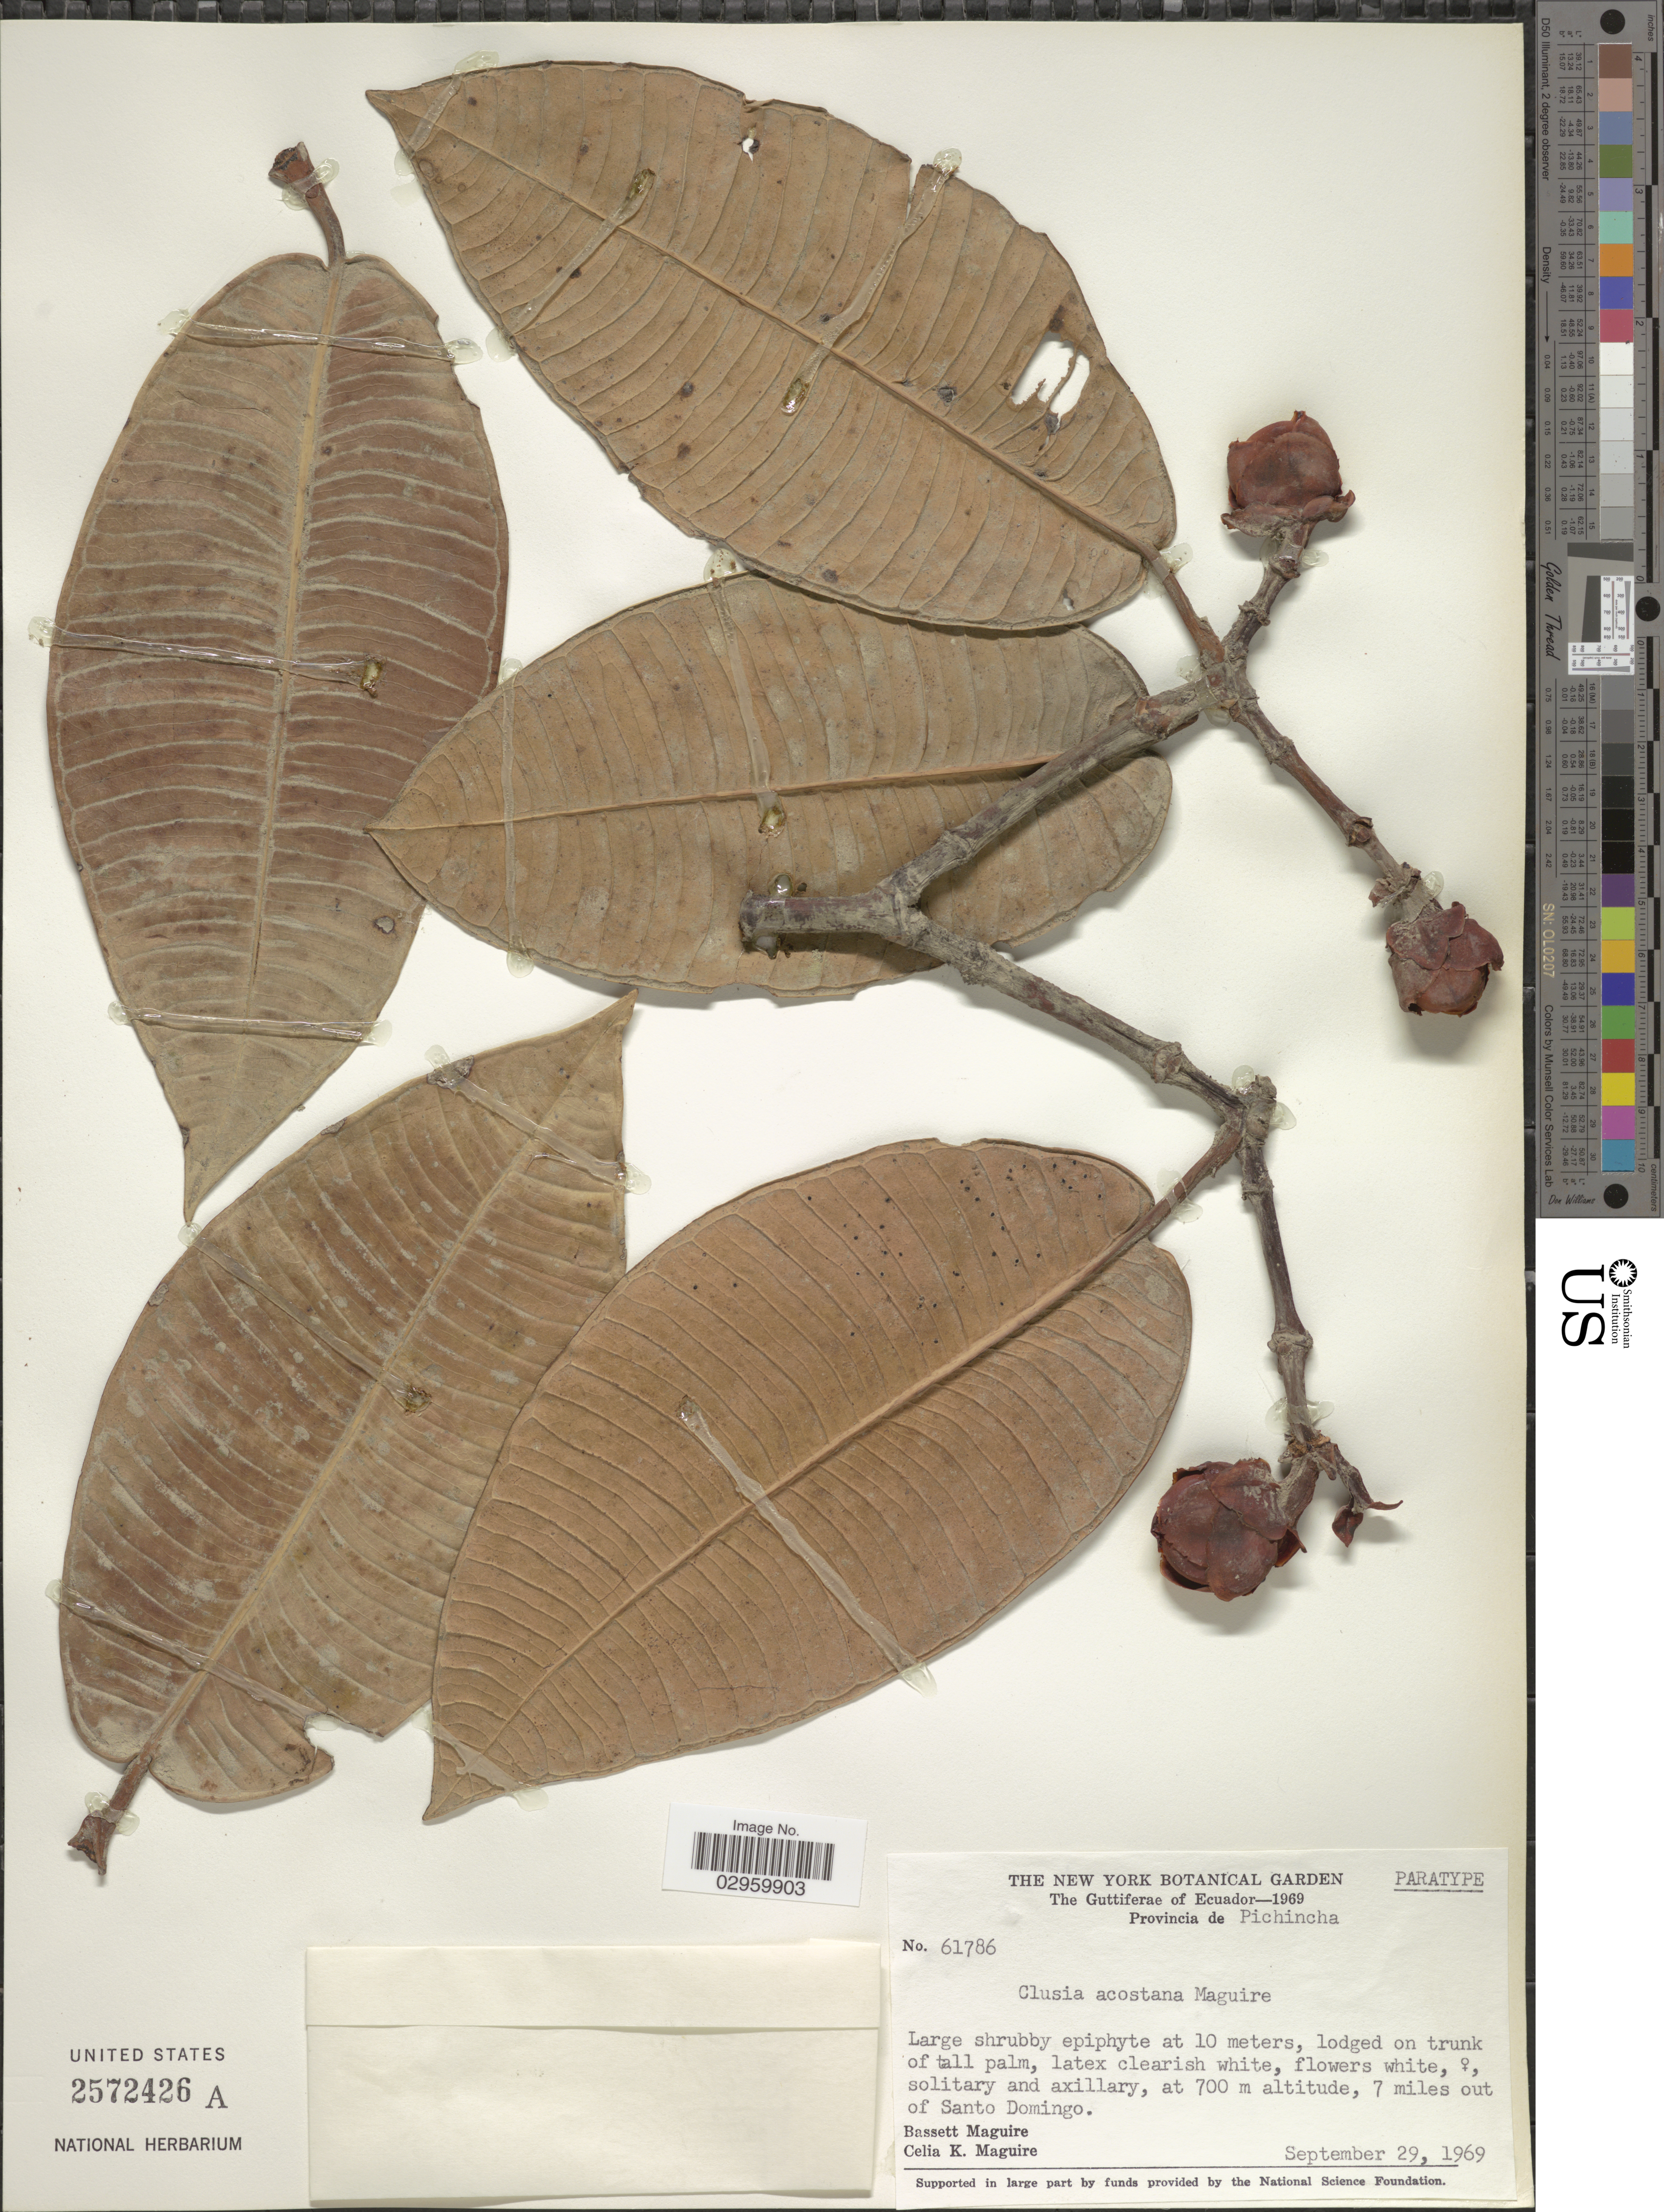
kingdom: Plantae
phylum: Tracheophyta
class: Magnoliopsida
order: Malpighiales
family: Clusiaceae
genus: Clusia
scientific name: Clusia venusta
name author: Little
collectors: B. Maguire & C. K. Maguire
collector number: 61786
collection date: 1969-09-29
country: Ecuador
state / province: Pichincha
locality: The Guttiferae of Ecuador, 7 miles out of Santo Domingo.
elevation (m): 700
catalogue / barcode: US 2572426A